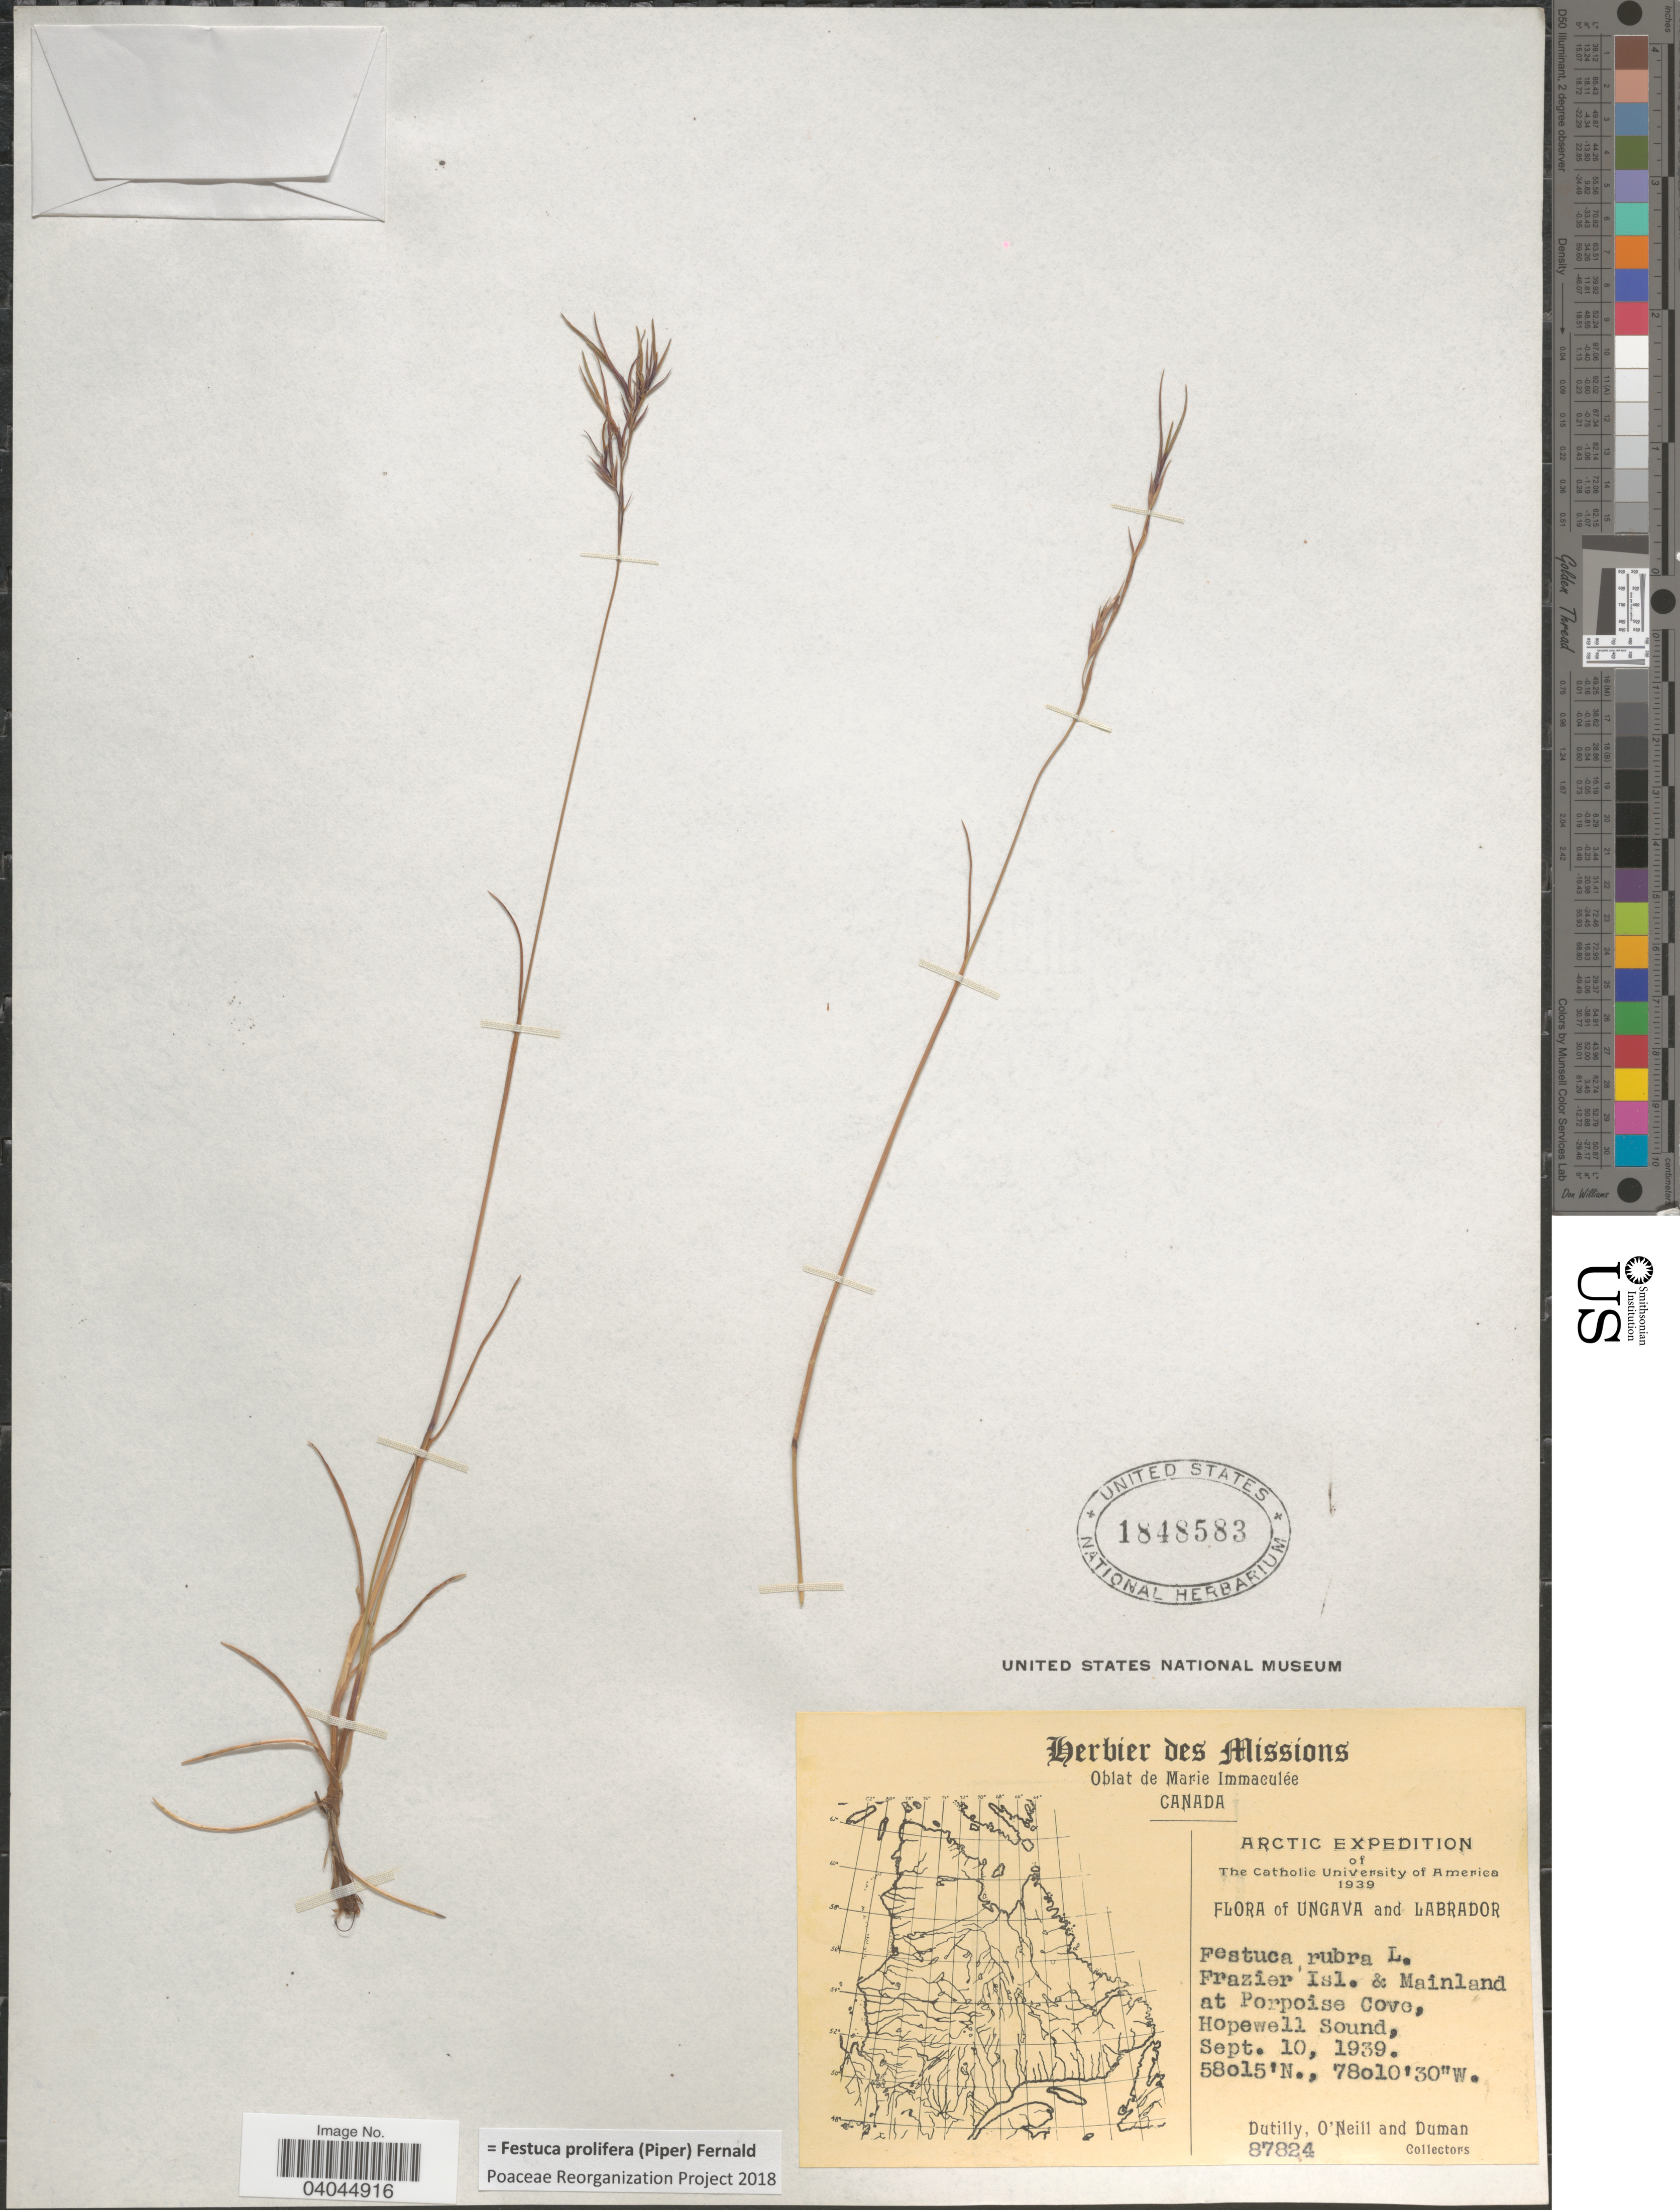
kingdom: Plantae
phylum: Tracheophyta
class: Liliopsida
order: Poales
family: Poaceae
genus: Festuca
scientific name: Festuca prolifera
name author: (Piper) Fernald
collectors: -. Dutilly, -. O'Neill & -. Duman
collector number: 87824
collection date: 1939-09-10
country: Canada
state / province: Newfoundland and Labrador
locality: Ungava and Labrador. Frazier Isl. & Mainland at Porpoise Cove, Hopewell Sound.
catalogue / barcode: US 1848583